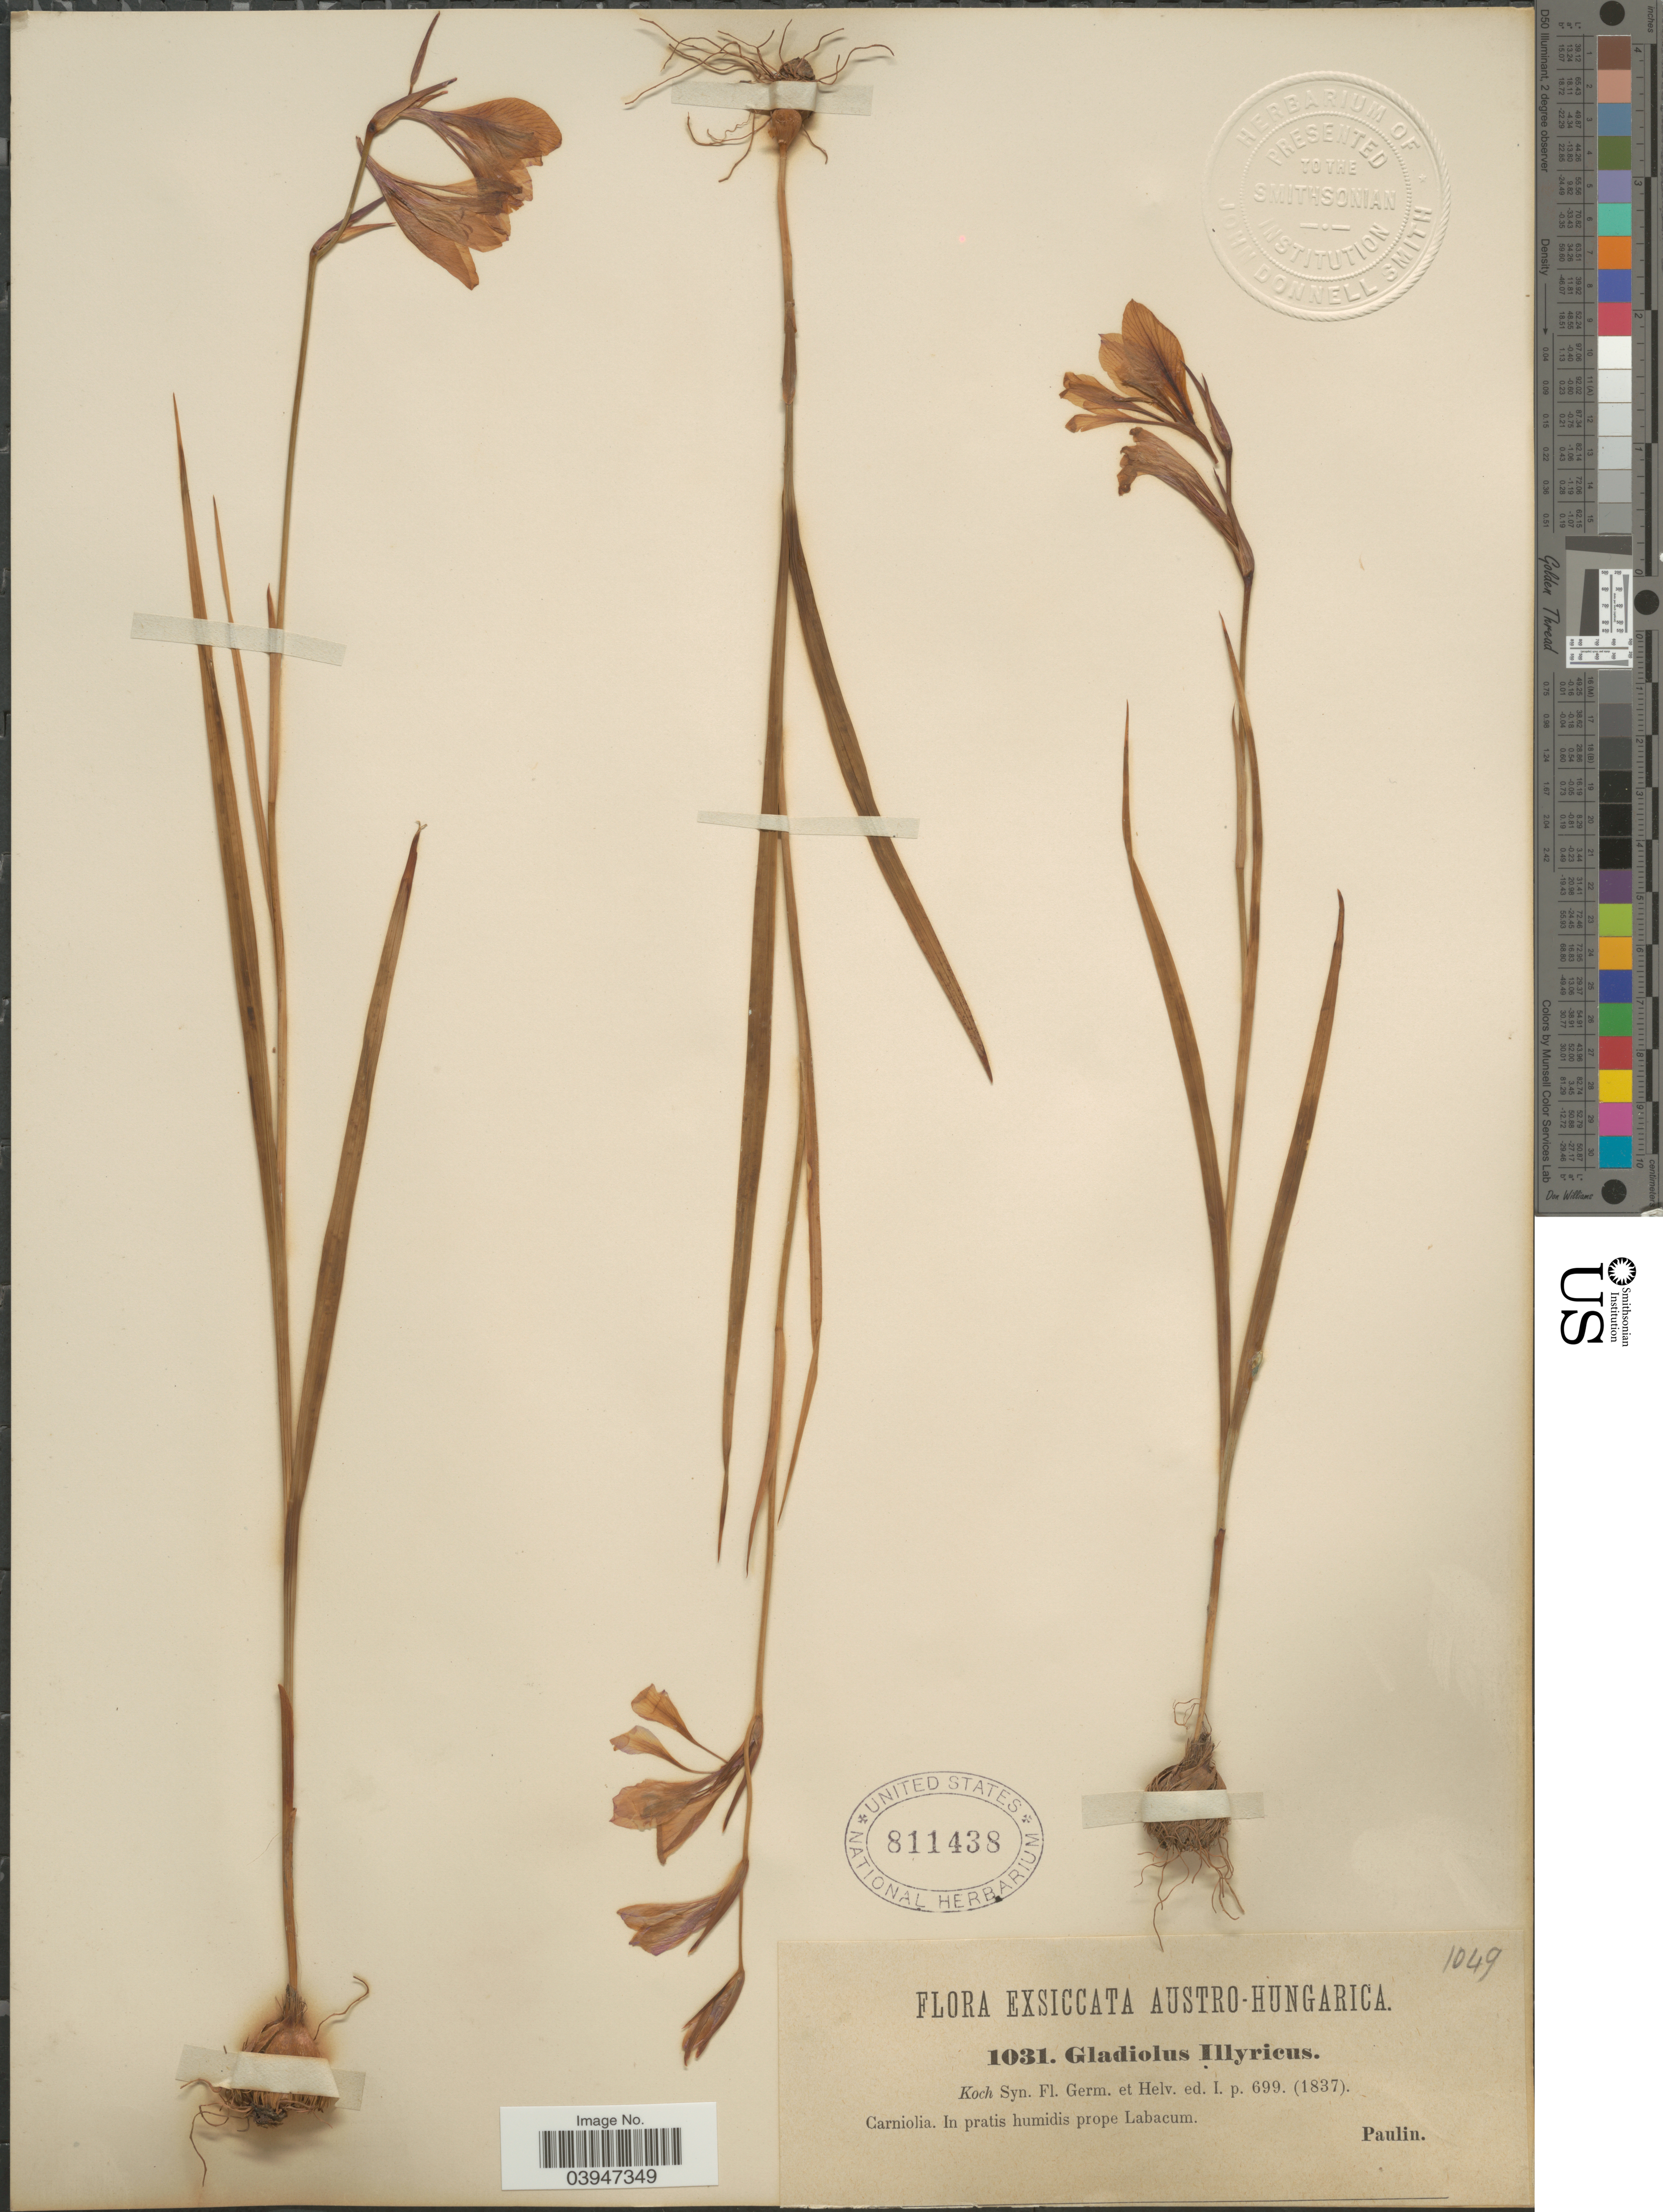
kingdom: Plantae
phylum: Tracheophyta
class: Liliopsida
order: Asparagales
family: Iridaceae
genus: Gladiolus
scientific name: Gladiolus illyricus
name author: W.D.J. Koch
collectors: -. Paulin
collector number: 1031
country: Slovenia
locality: Austro-Hungarica. Carniolia. In pratis humidis prope Labacum.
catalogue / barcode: US 811438